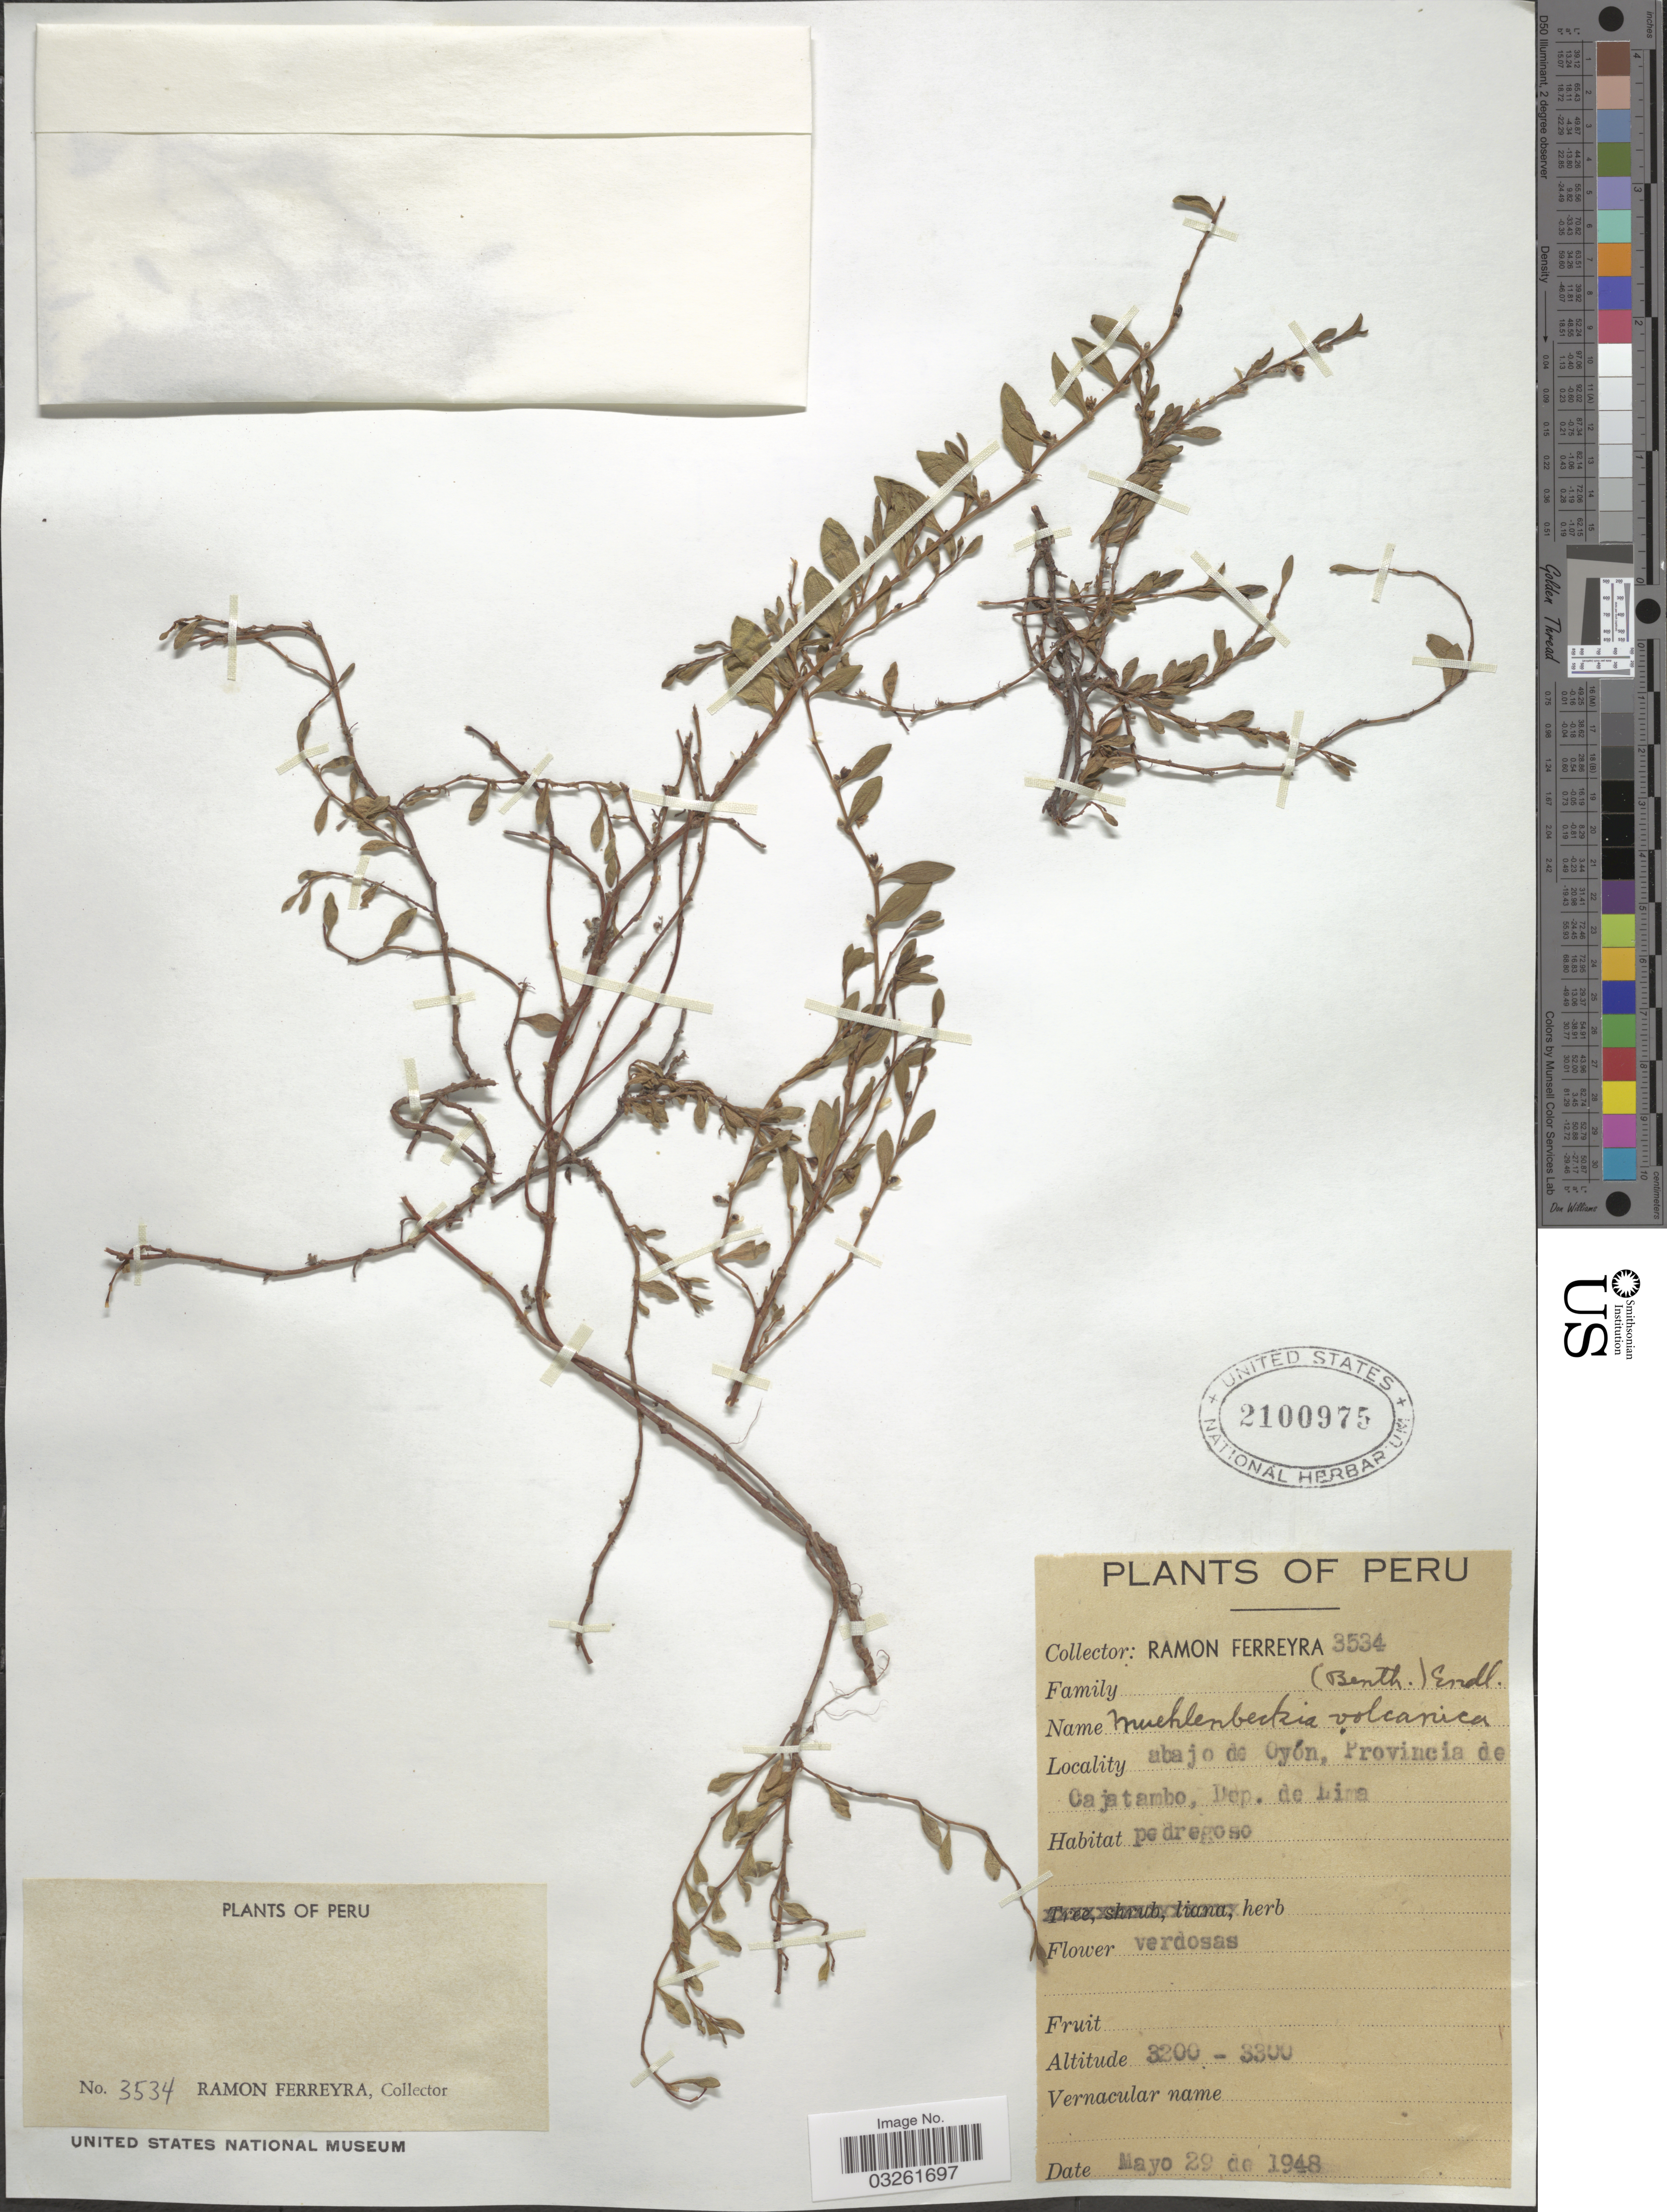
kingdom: Plantae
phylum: Tracheophyta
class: Magnoliopsida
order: Caryophyllales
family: Polygonaceae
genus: Muehlenbeckia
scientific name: Muehlenbeckia volcanica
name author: (Benth.) Endl.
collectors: R. A. Ferreyra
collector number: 3534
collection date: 1948-05-29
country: Peru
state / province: Lima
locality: Abajo de Oyón, Provincia de Cajatambo, Dep. de Lima.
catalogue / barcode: US 2100975